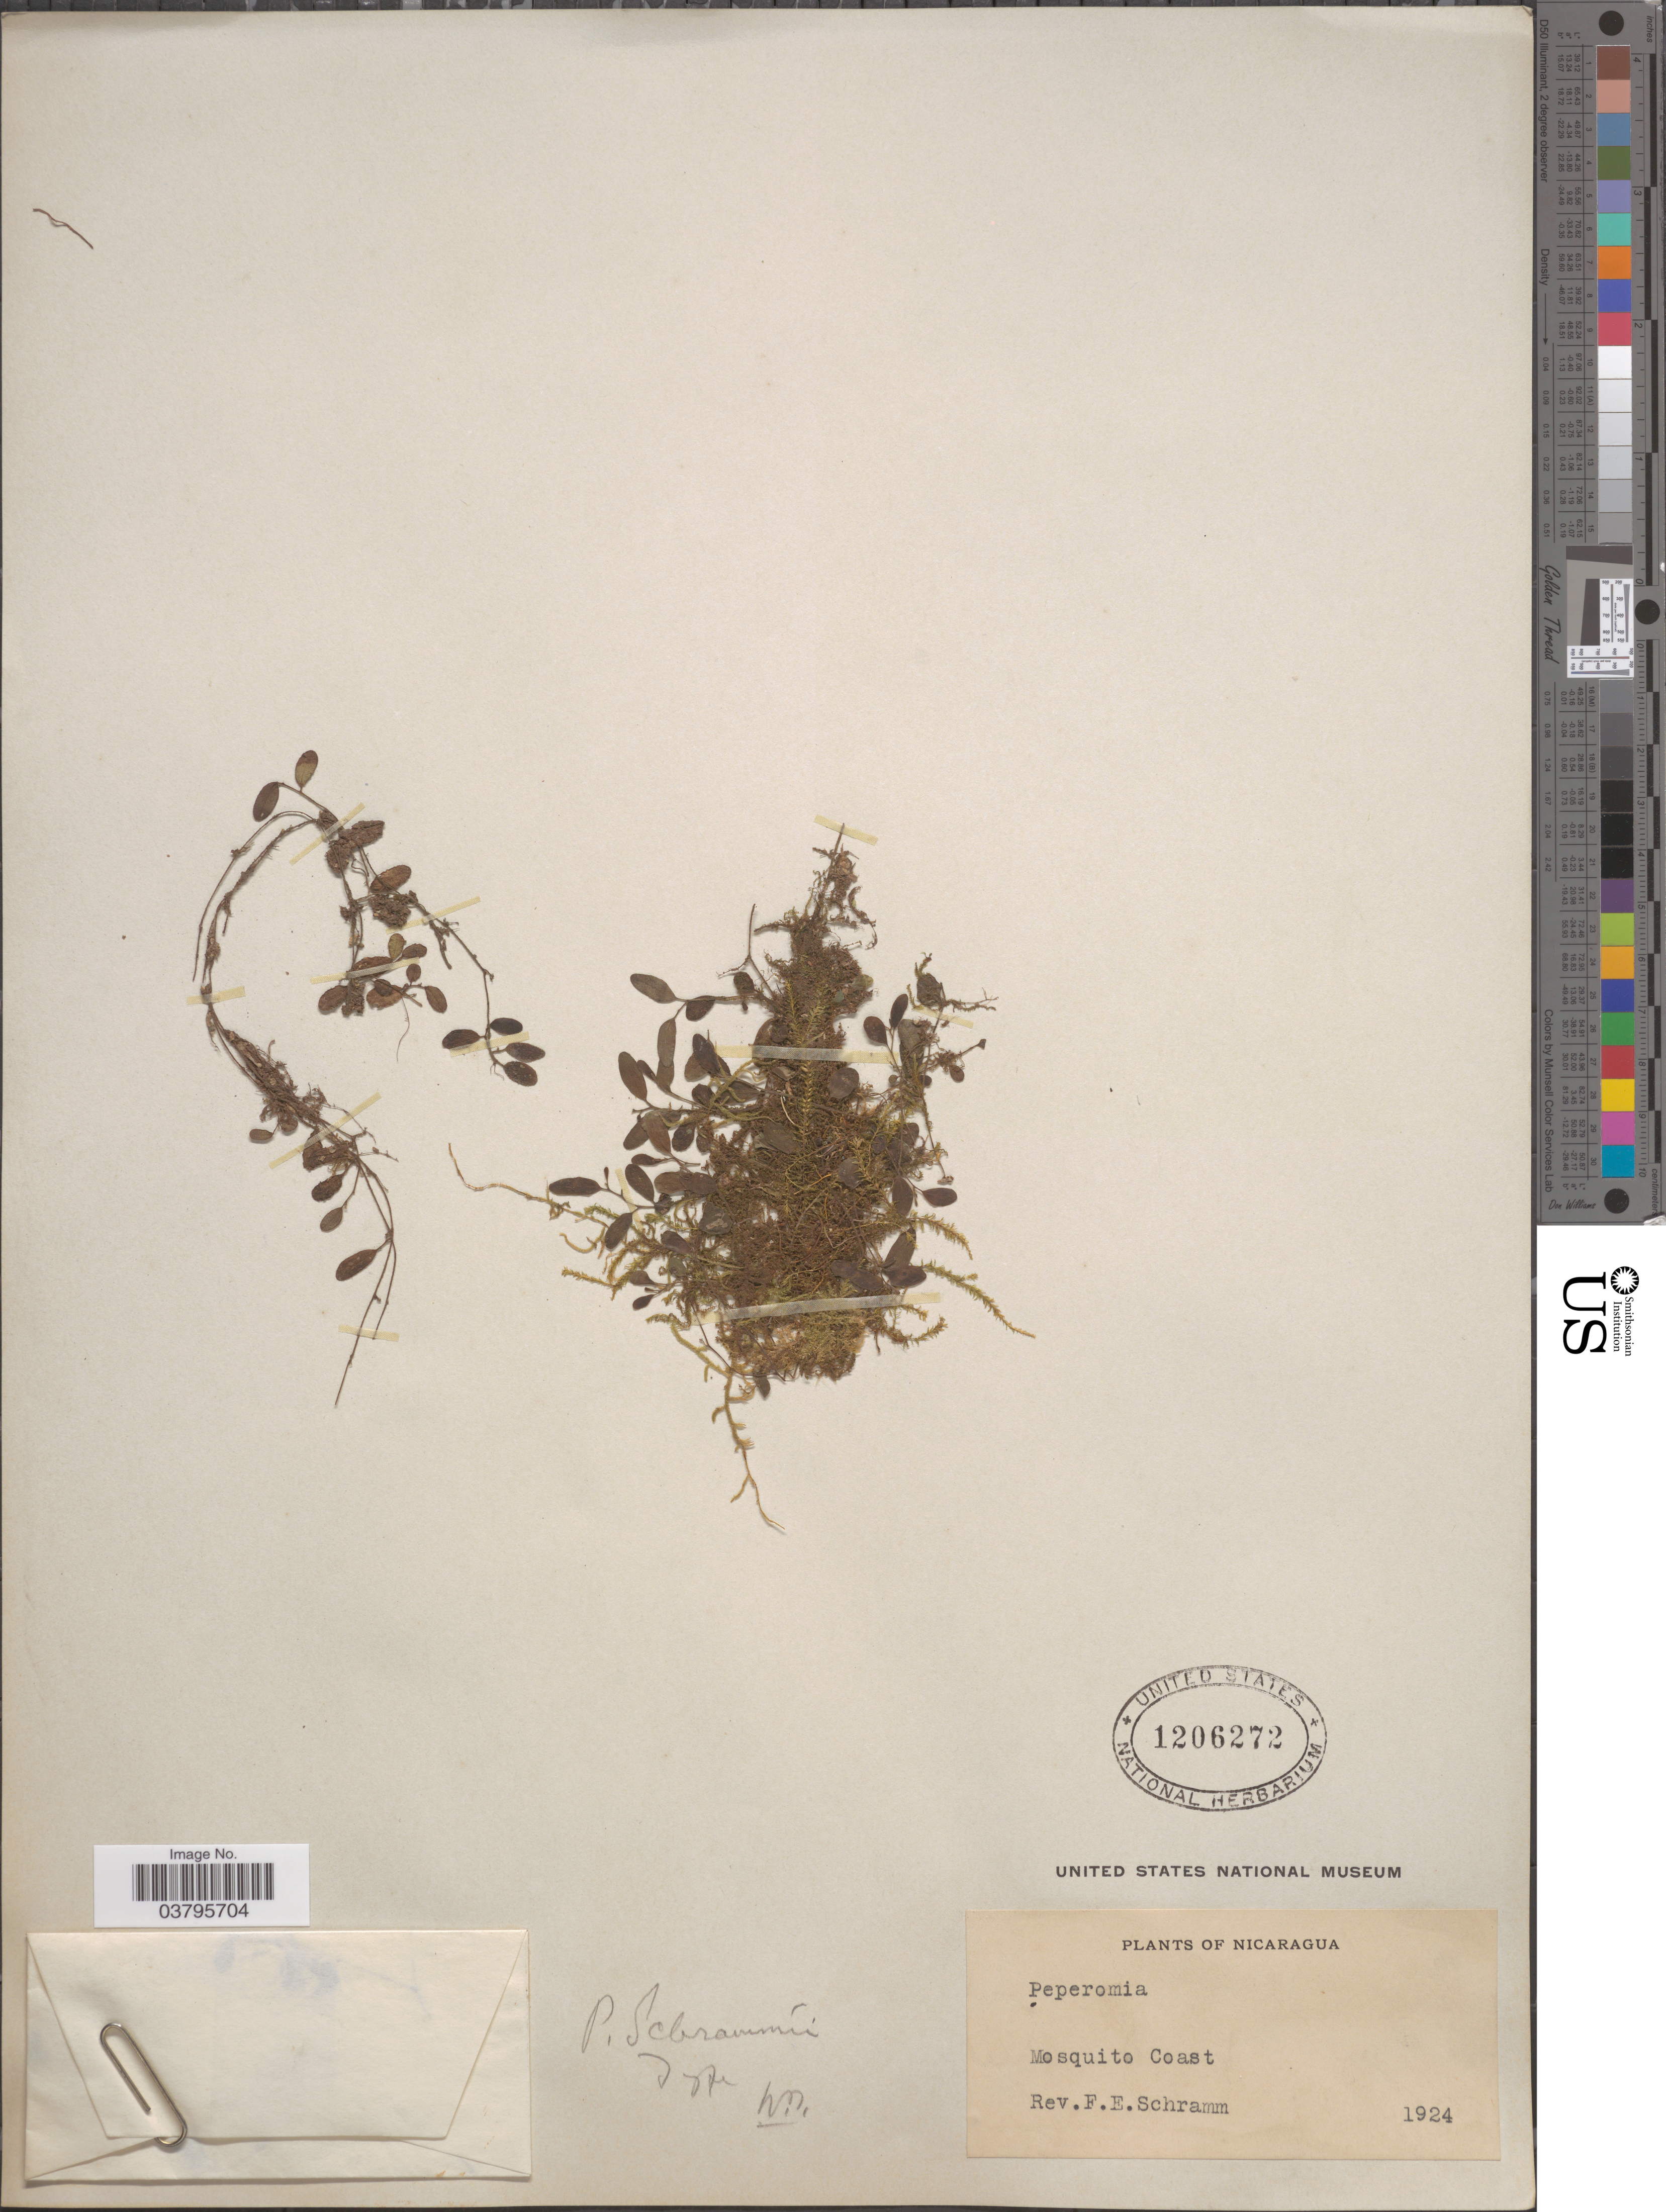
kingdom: Plantae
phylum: Tracheophyta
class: Magnoliopsida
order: Piperales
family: Piperaceae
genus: Peperomia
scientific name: Peperomia matlalucaensis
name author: C. DC.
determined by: Jiménez, José Estaban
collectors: F. E. Schramm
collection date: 1924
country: Nicaragua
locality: Mosquito Coast.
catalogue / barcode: US 1206272